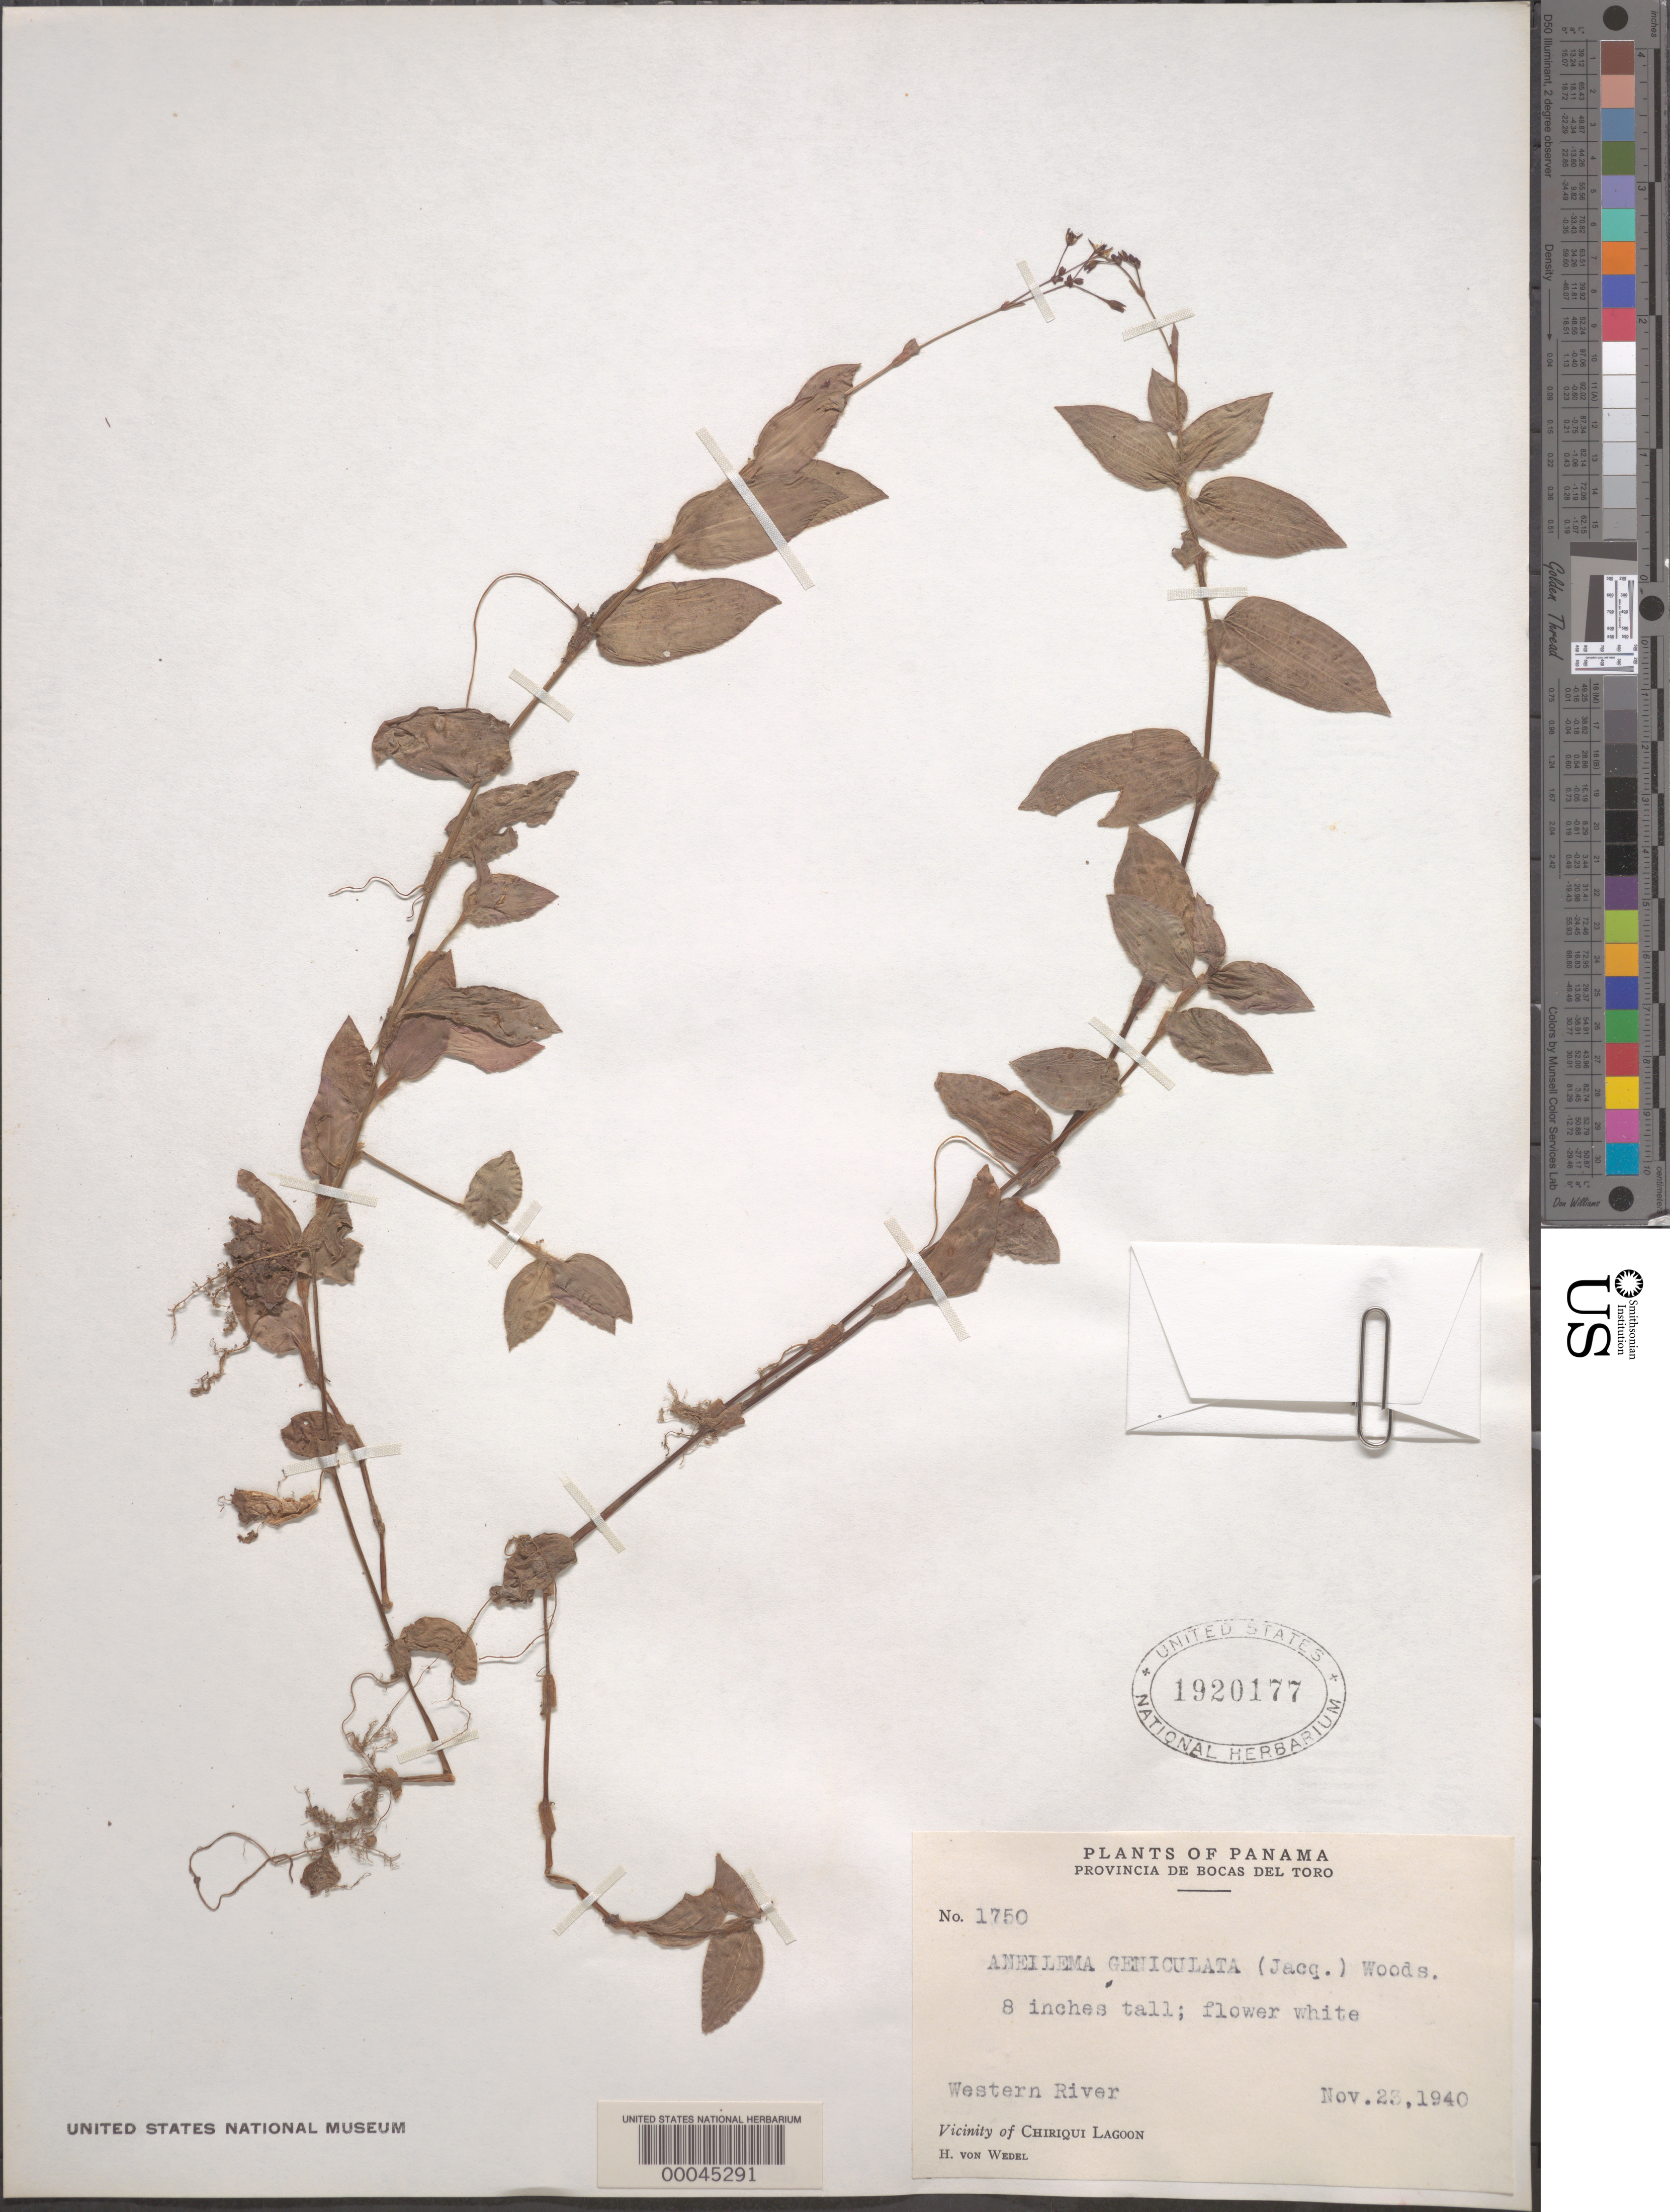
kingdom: Plantae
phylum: Tracheophyta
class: Liliopsida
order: Commelinales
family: Commelinaceae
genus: Gibasis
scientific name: Gibasis geniculata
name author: (Jacq.) Rohweder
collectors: H. von Wedel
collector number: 1750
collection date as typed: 23 Nov 1940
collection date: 1940-11-23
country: Panama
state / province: Bocas del Toro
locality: Western River, near Chiriquí Lagoon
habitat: Woods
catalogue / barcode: US 1920177